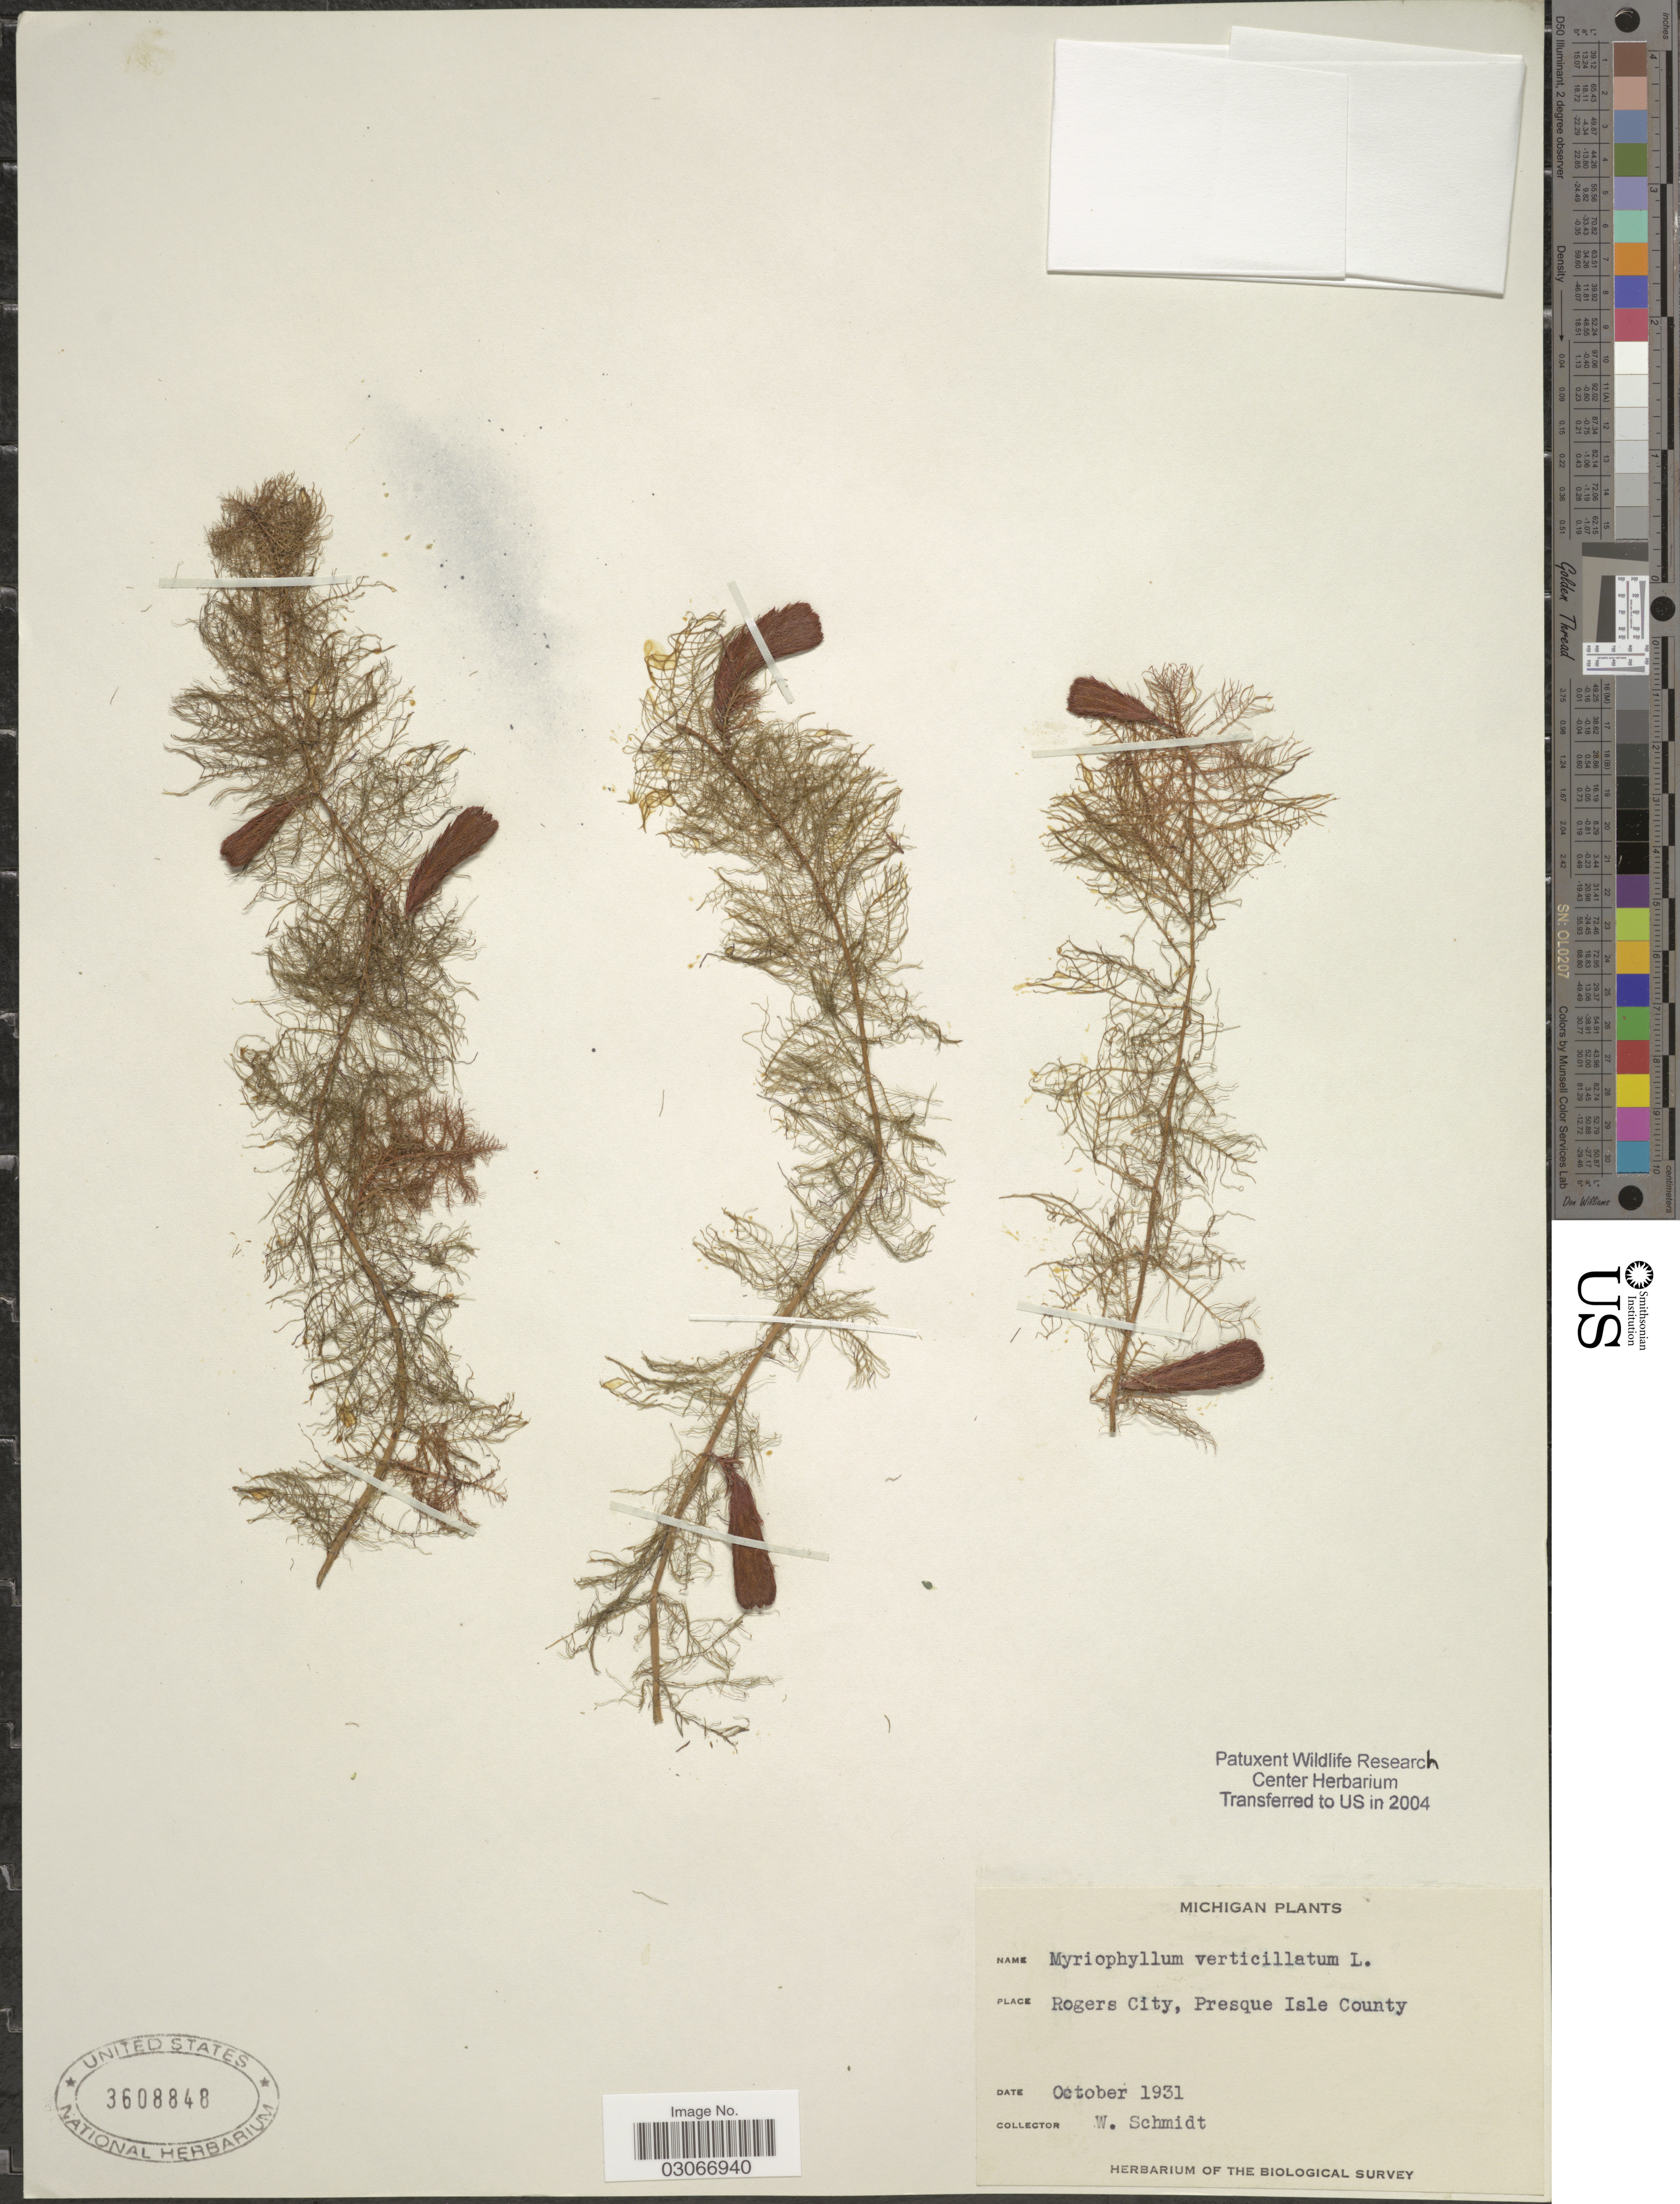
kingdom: Plantae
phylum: Tracheophyta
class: Magnoliopsida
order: Saxifragales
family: Haloragaceae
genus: Myriophyllum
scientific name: Myriophyllum verticillatum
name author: L.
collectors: W. Schmidt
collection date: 1931-10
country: United States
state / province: Michigan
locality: Rogers City, Presque Isle County.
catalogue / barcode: US 3608848